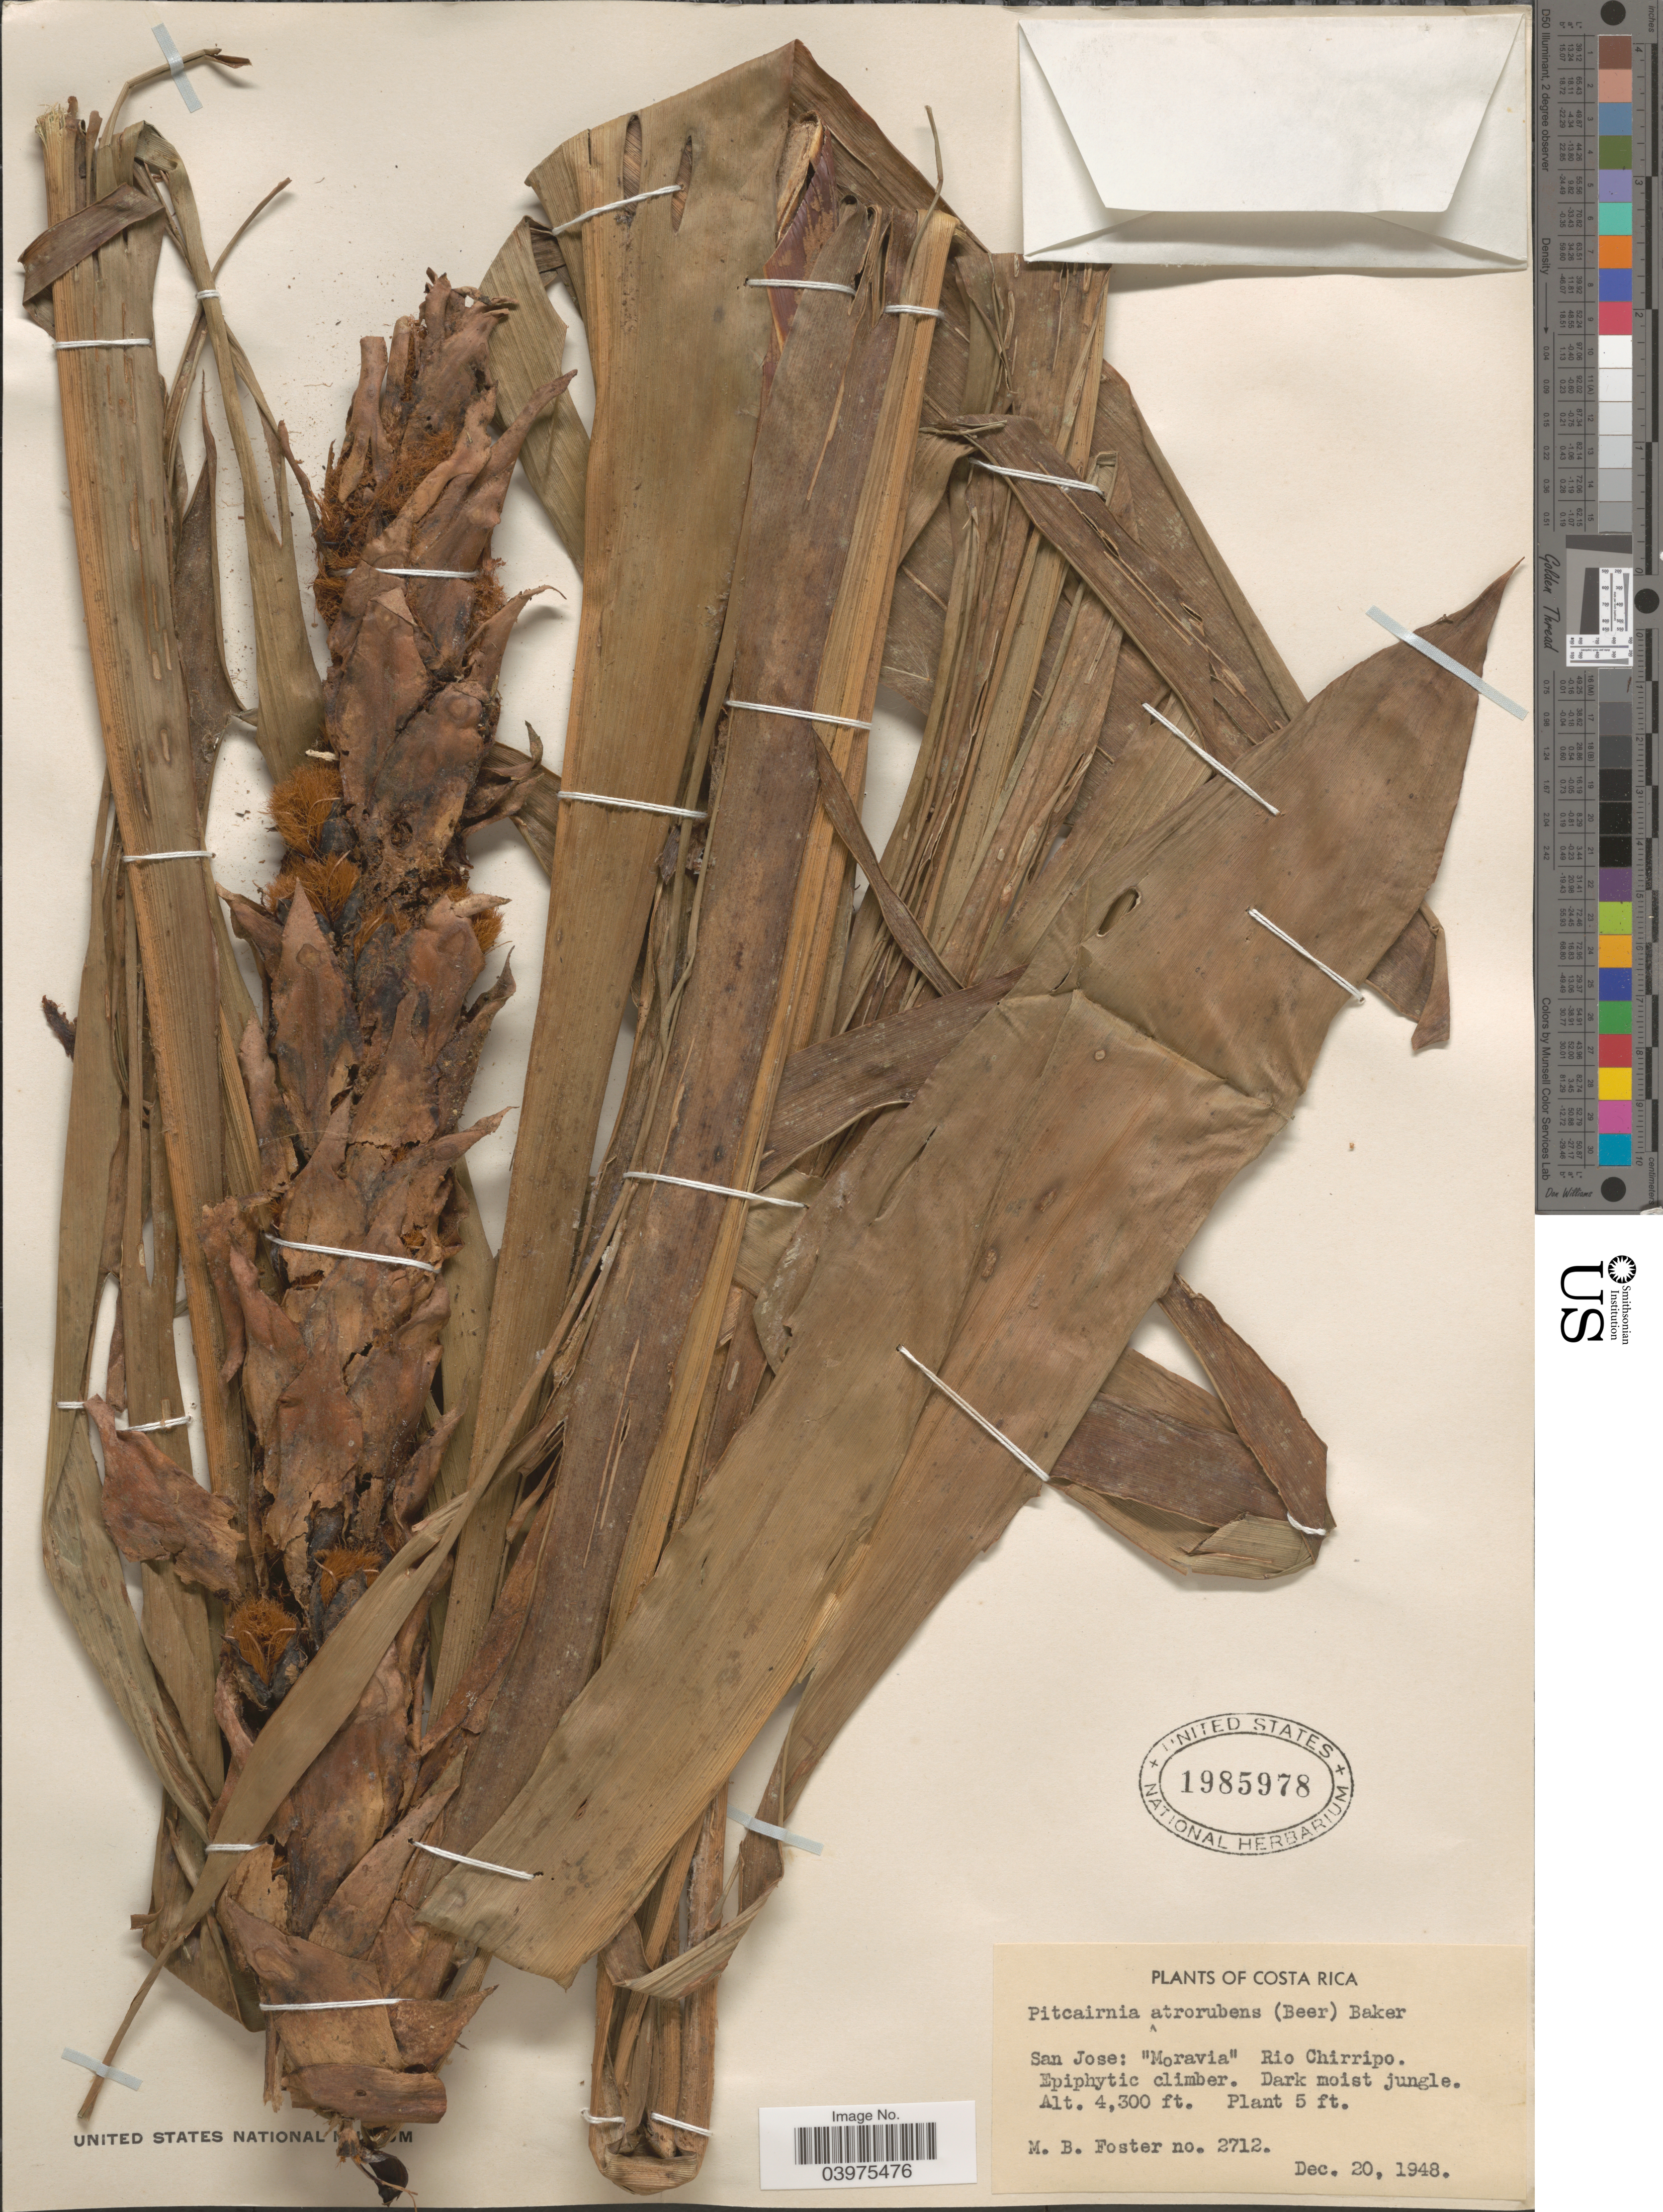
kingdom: Plantae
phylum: Tracheophyta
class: Liliopsida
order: Poales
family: Bromeliaceae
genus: Pitcairnia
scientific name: Pitcairnia atrorubens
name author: (Beer) Baker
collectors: M. B. Foster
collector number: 2712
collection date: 1948-12-20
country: Costa Rica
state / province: San José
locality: Moravia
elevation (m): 1311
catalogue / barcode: US 1985978